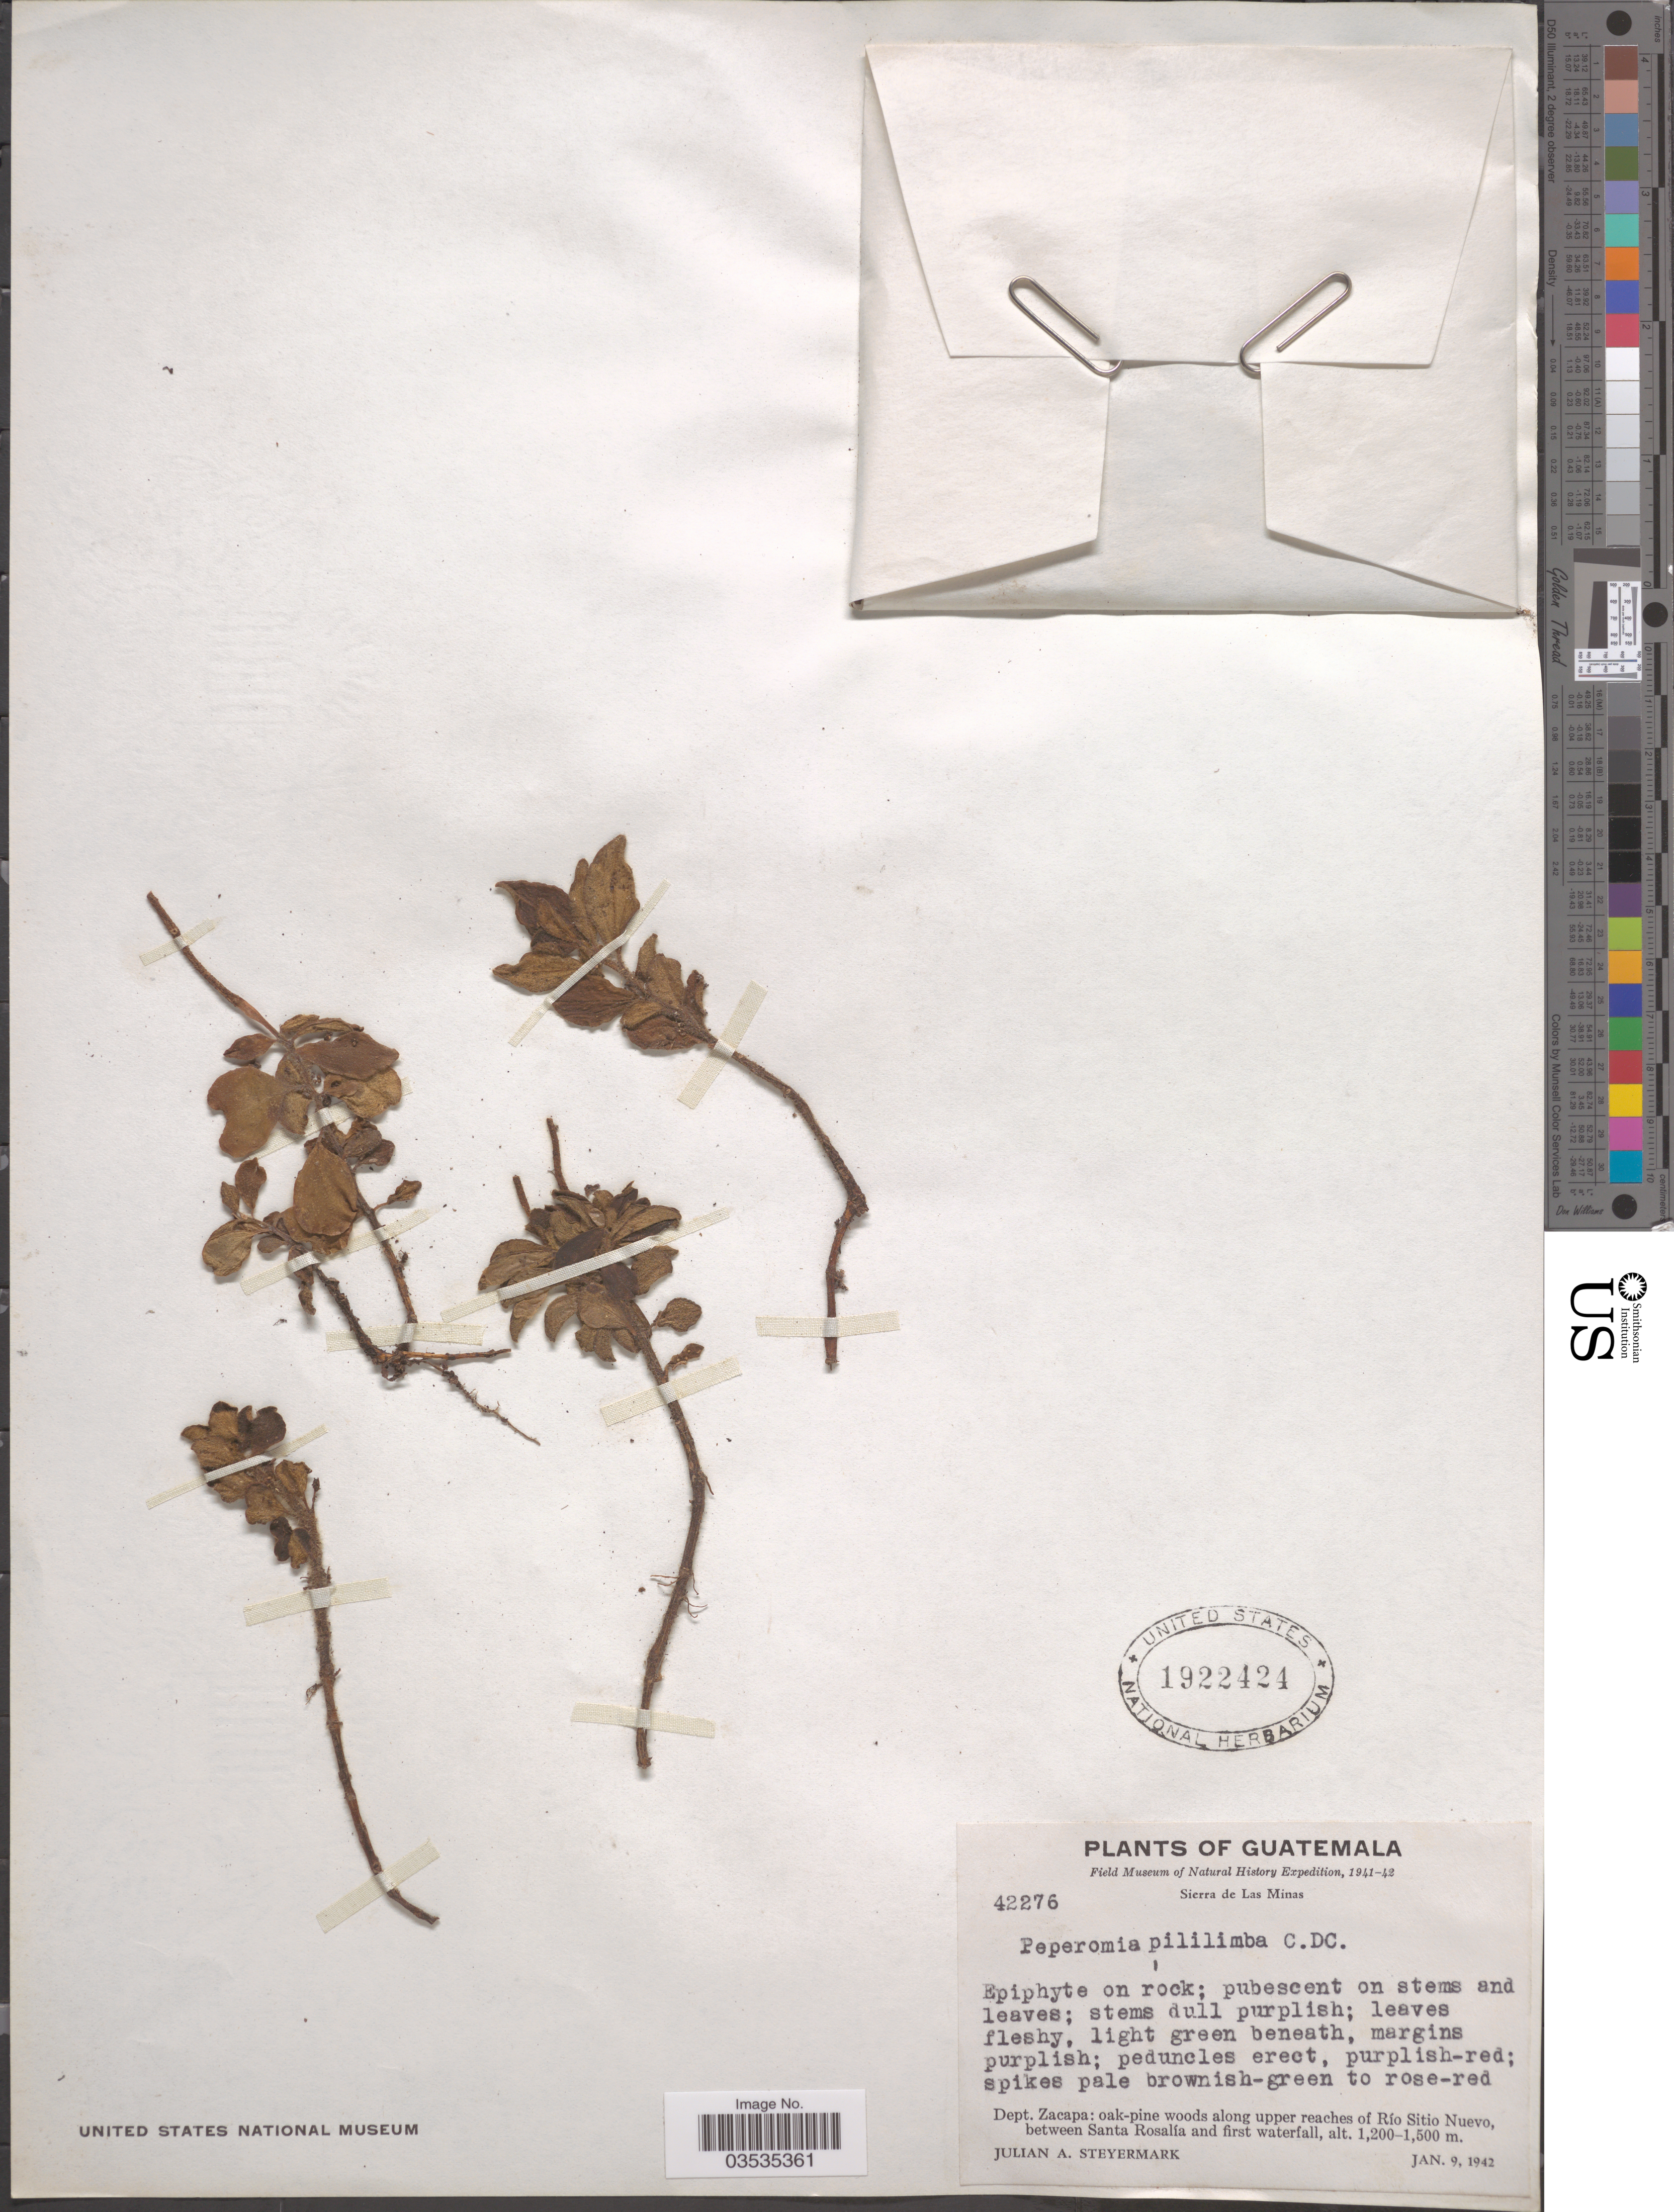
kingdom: Plantae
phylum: Tracheophyta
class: Magnoliopsida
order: Piperales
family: Piperaceae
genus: Peperomia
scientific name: Peperomia pililimba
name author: C. DC.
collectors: J. Steyermark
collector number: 42276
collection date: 1942-01-09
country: Guatemala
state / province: Zacapa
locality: Sierra de Las Minas. Dept. Zacapa: oak-pine woods along upper reaches of Río Sitio Nuevo, between Santa Rosalía and first waterfall.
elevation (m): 1200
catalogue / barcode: US 1922424